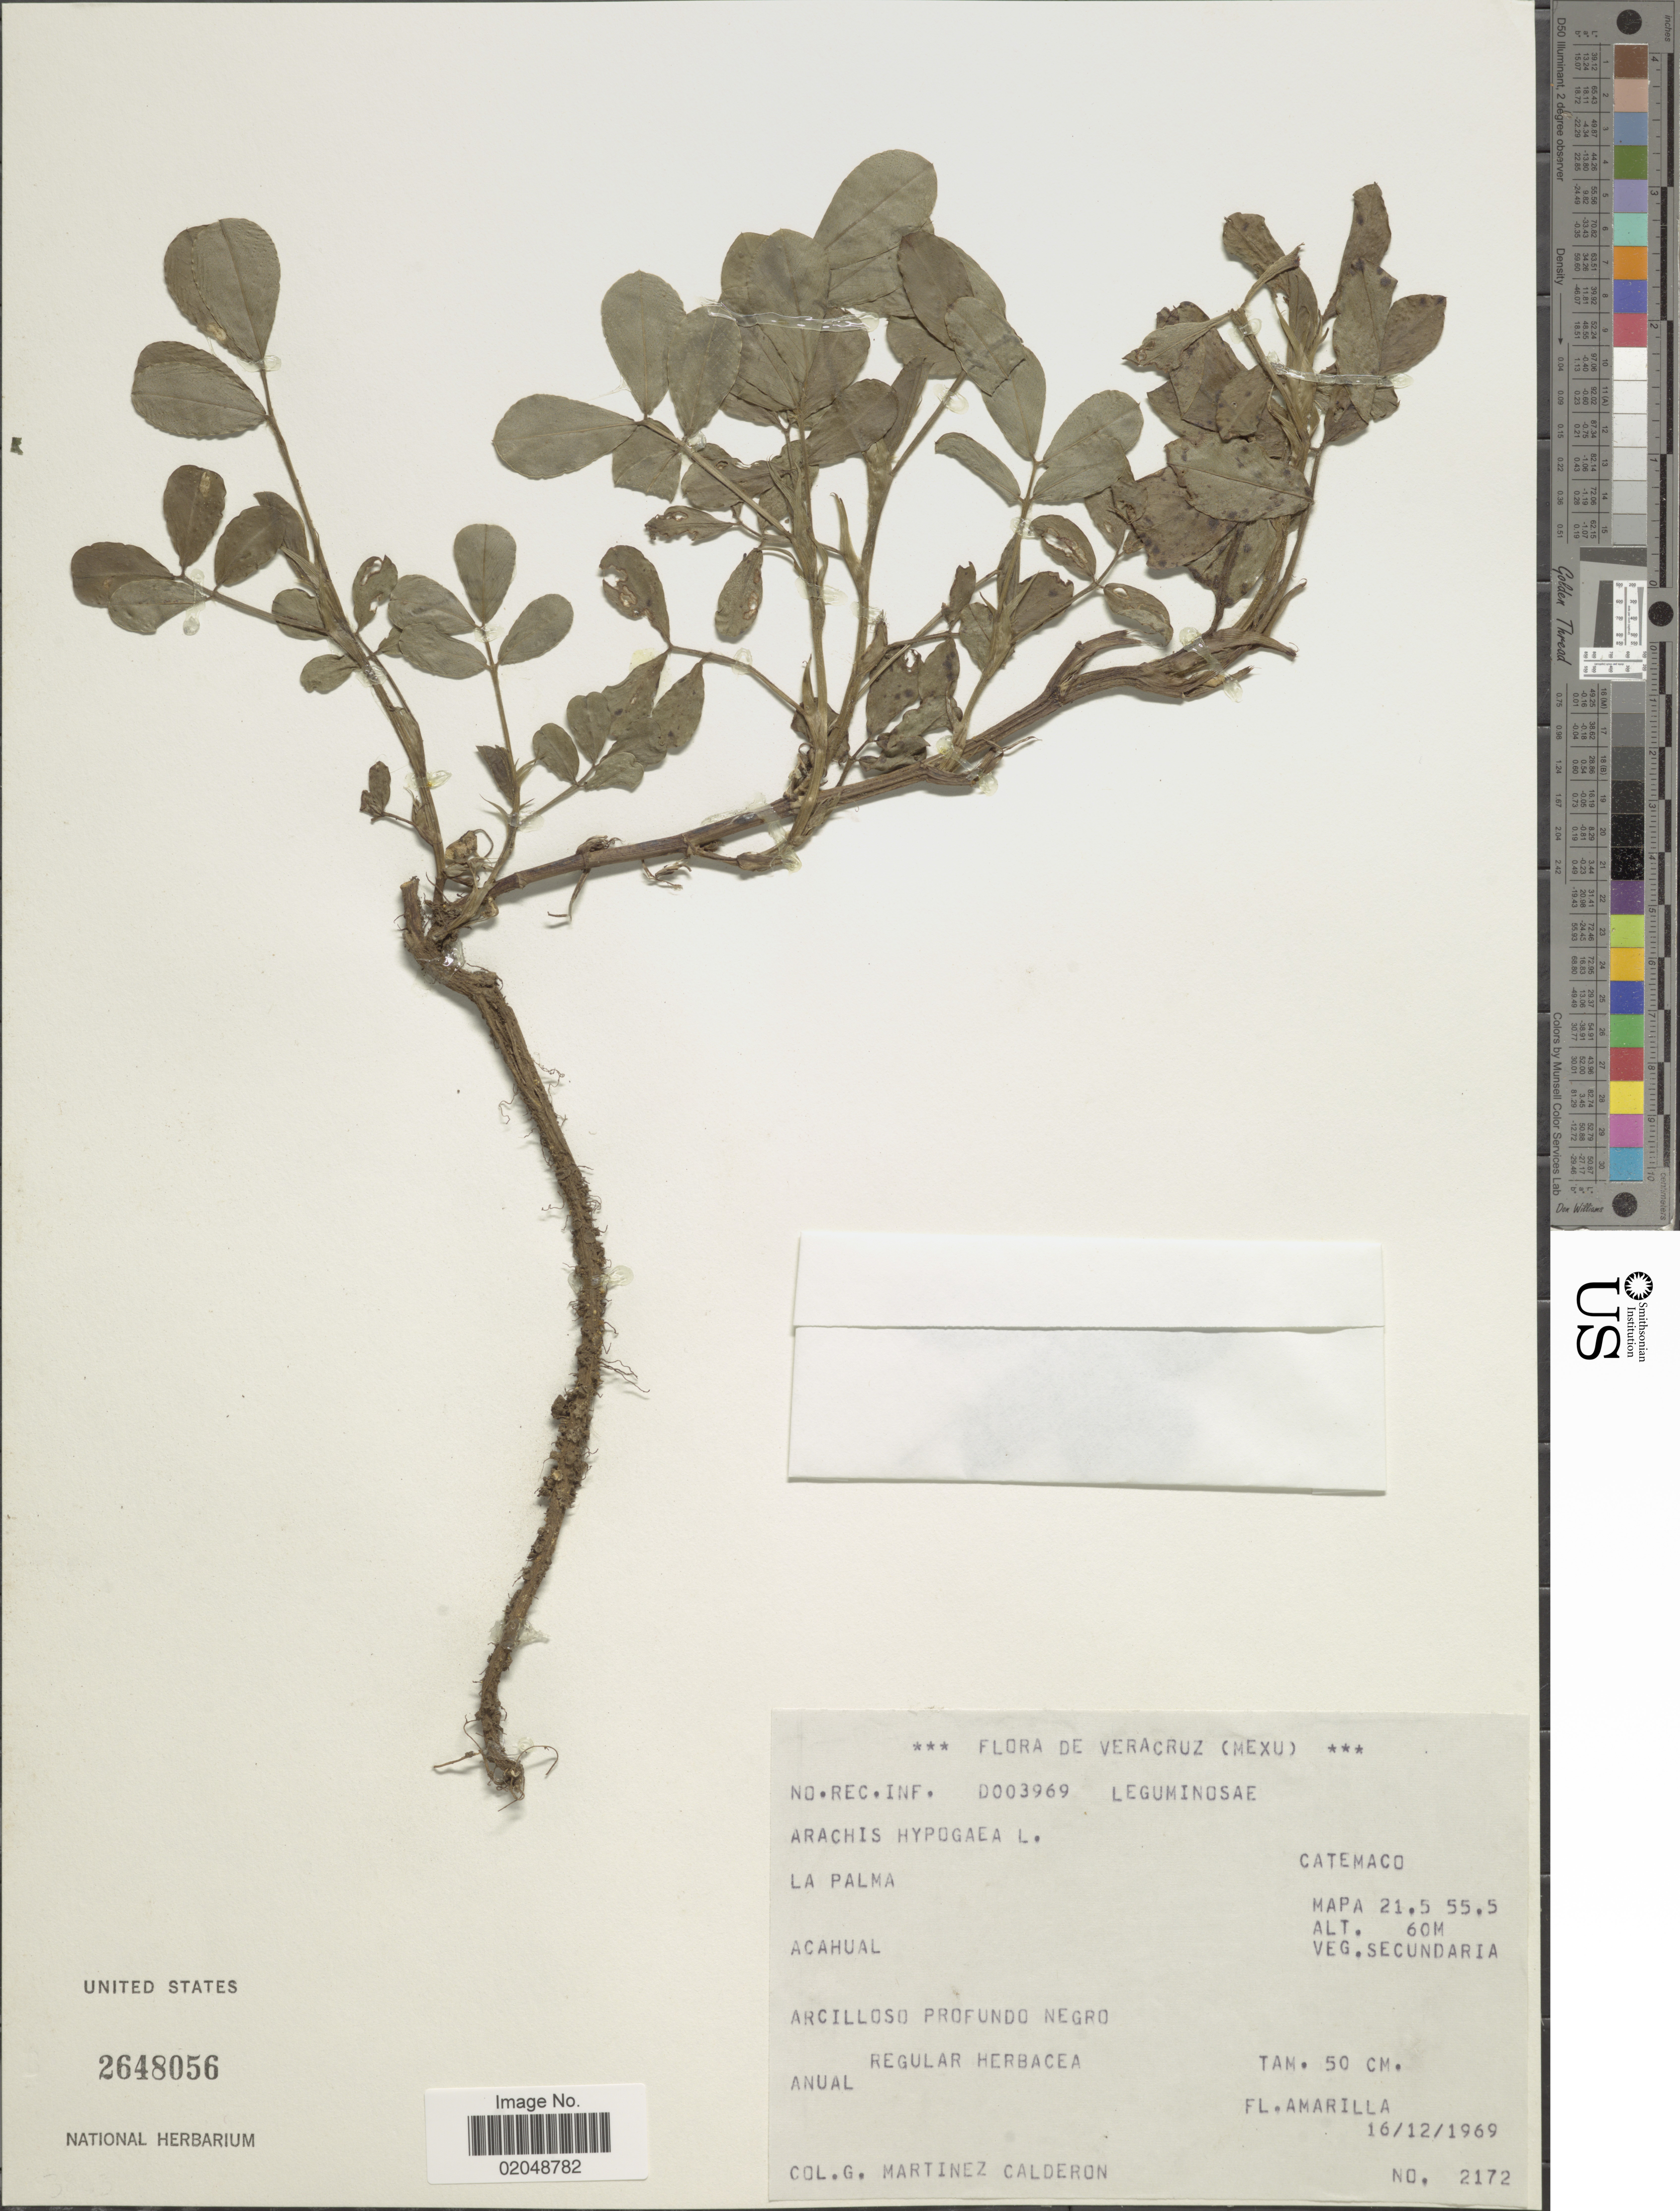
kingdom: Plantae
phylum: Tracheophyta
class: Magnoliopsida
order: Fabales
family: Fabaceae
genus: Arachis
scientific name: Arachis hypogaea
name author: L.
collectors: G. Martínez Calderón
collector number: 2172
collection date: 1969-12-16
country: Mexico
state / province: Veracruz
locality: Veracruz, La Palma, Acahual, Catemaco, Mapa 21.5 55.5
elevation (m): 60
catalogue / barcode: US 2648056